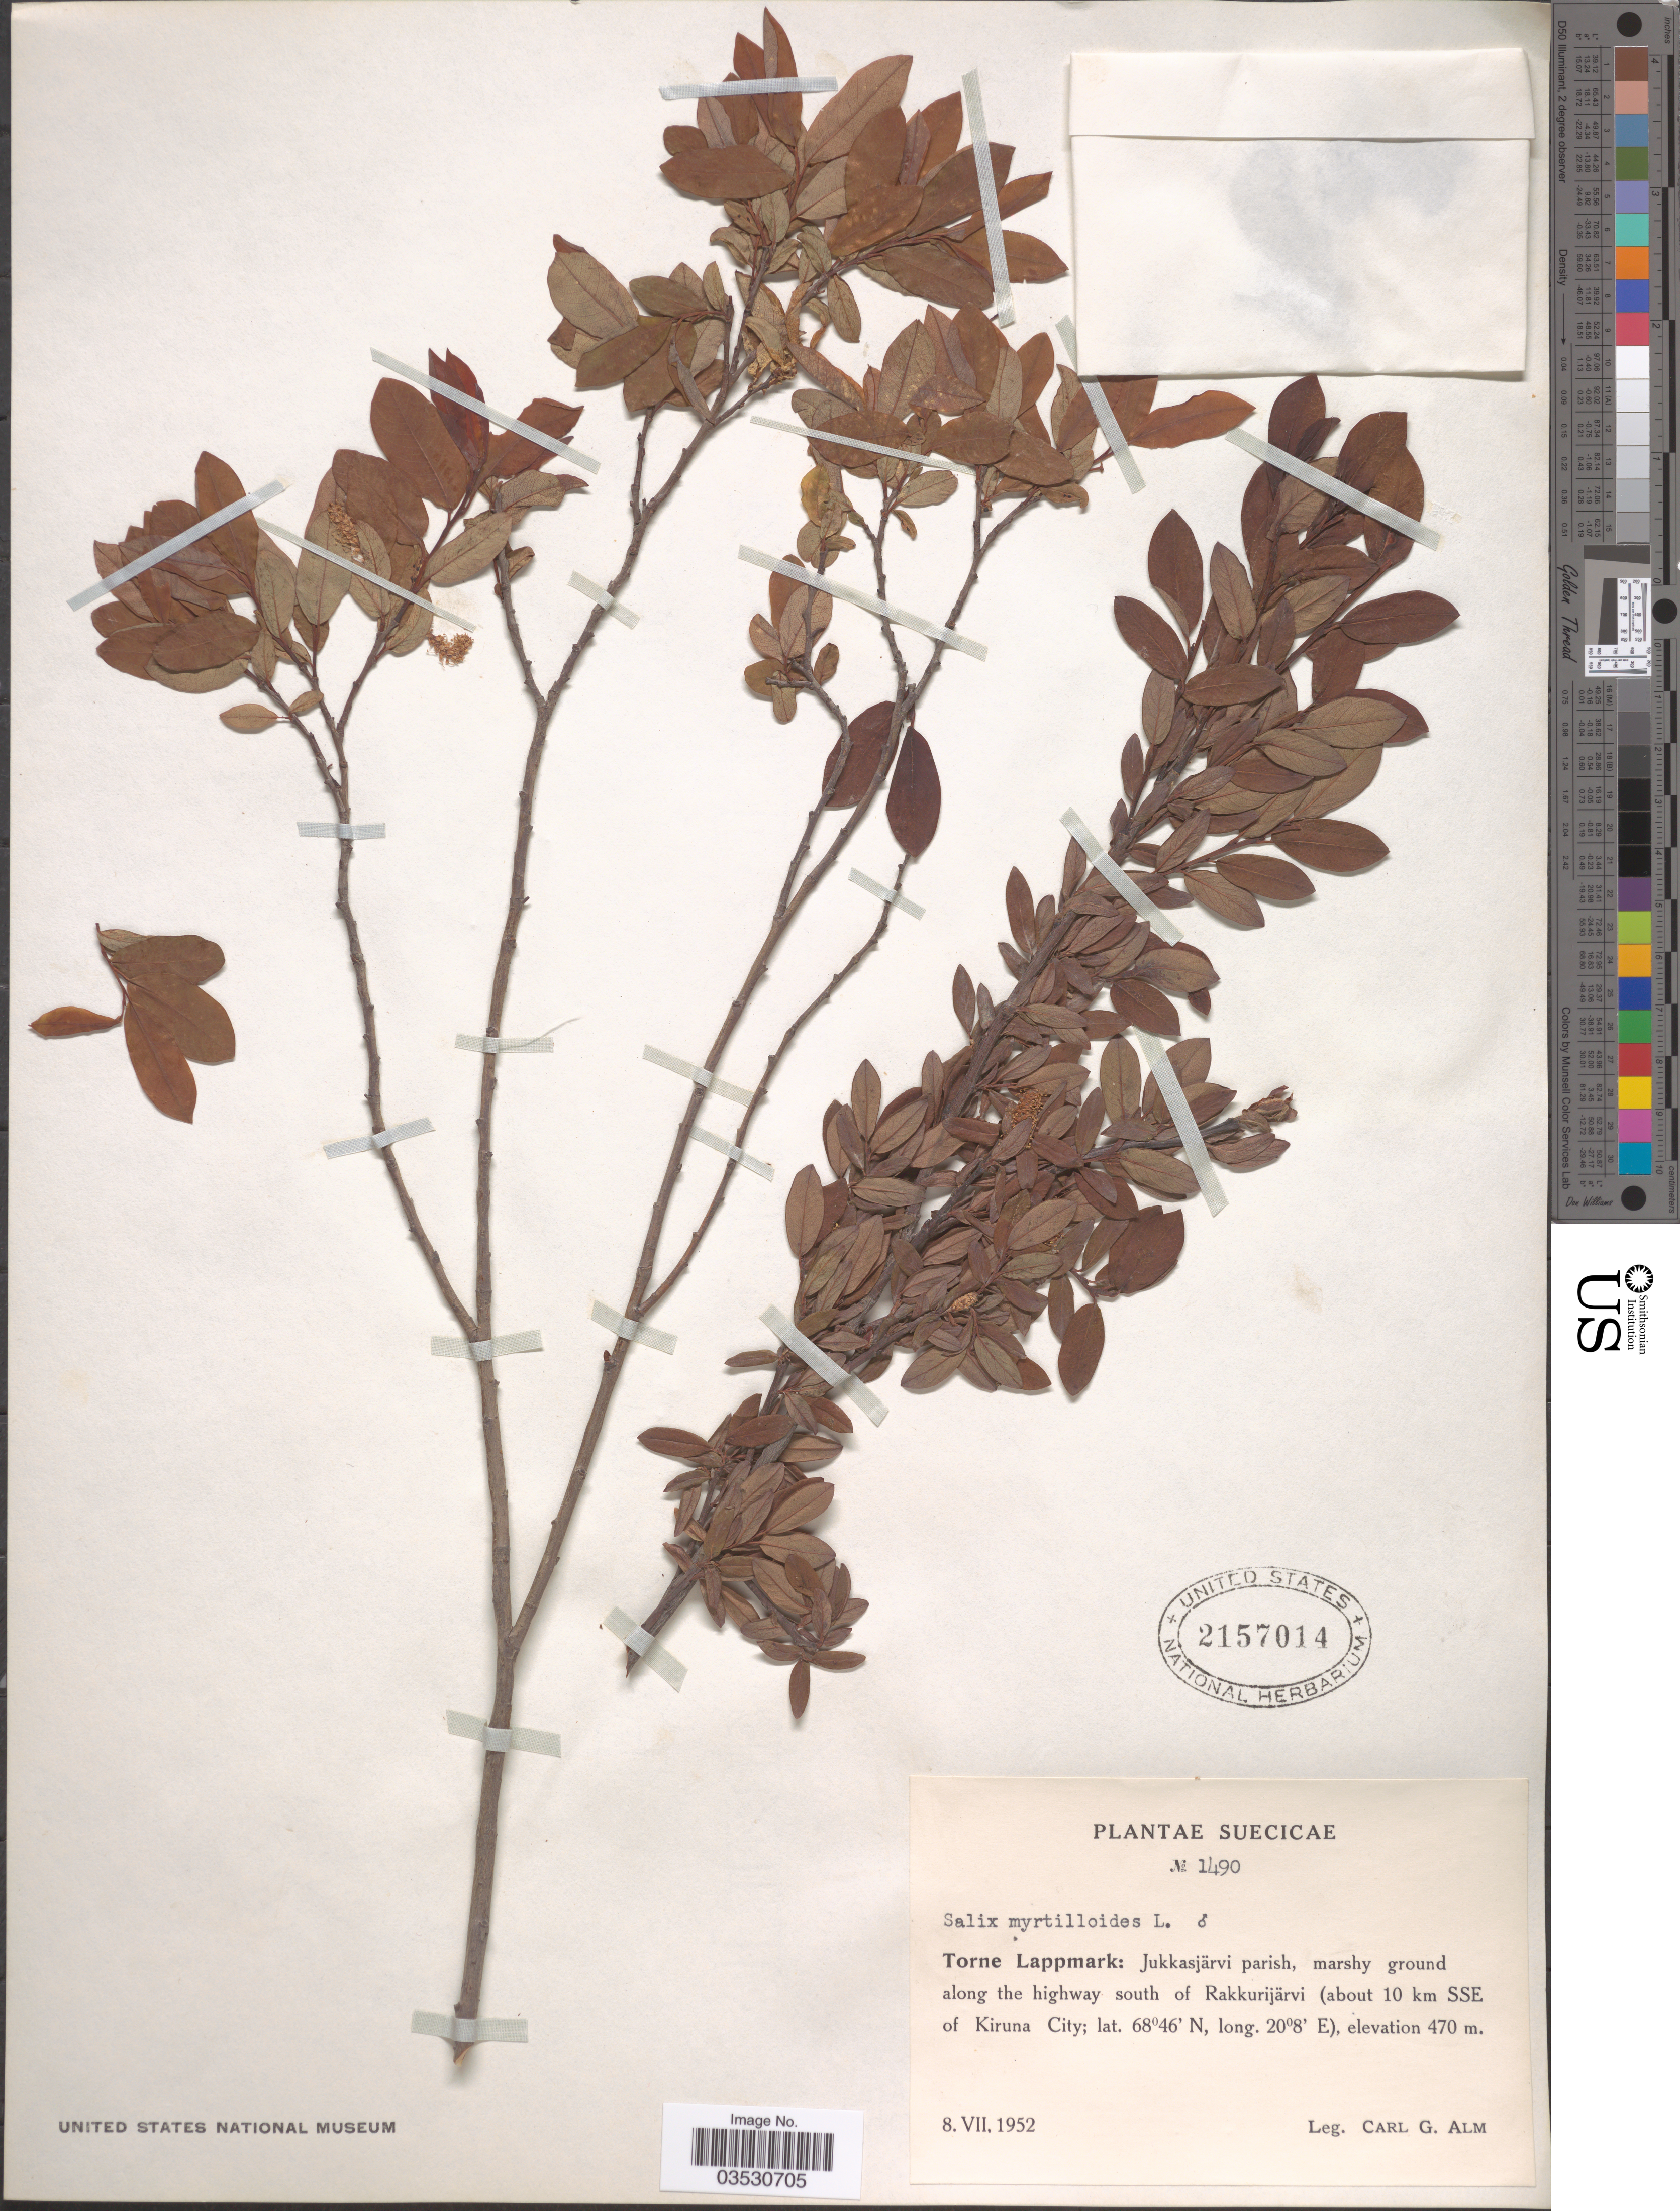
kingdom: Plantae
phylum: Tracheophyta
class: Magnoliopsida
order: Malpighiales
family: Salicaceae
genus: Salix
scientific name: Salix myrtilloides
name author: L.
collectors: C. G. Alm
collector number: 1490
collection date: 1952-07-08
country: Sweden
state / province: Norrbotten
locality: Suecicae. Torne Lappmark: Jukkasjärvi parish, marshy ground along the highway south of Rakkurijärvi (about 10 km SSE of Kiruna City).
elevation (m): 470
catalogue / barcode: US 2157014